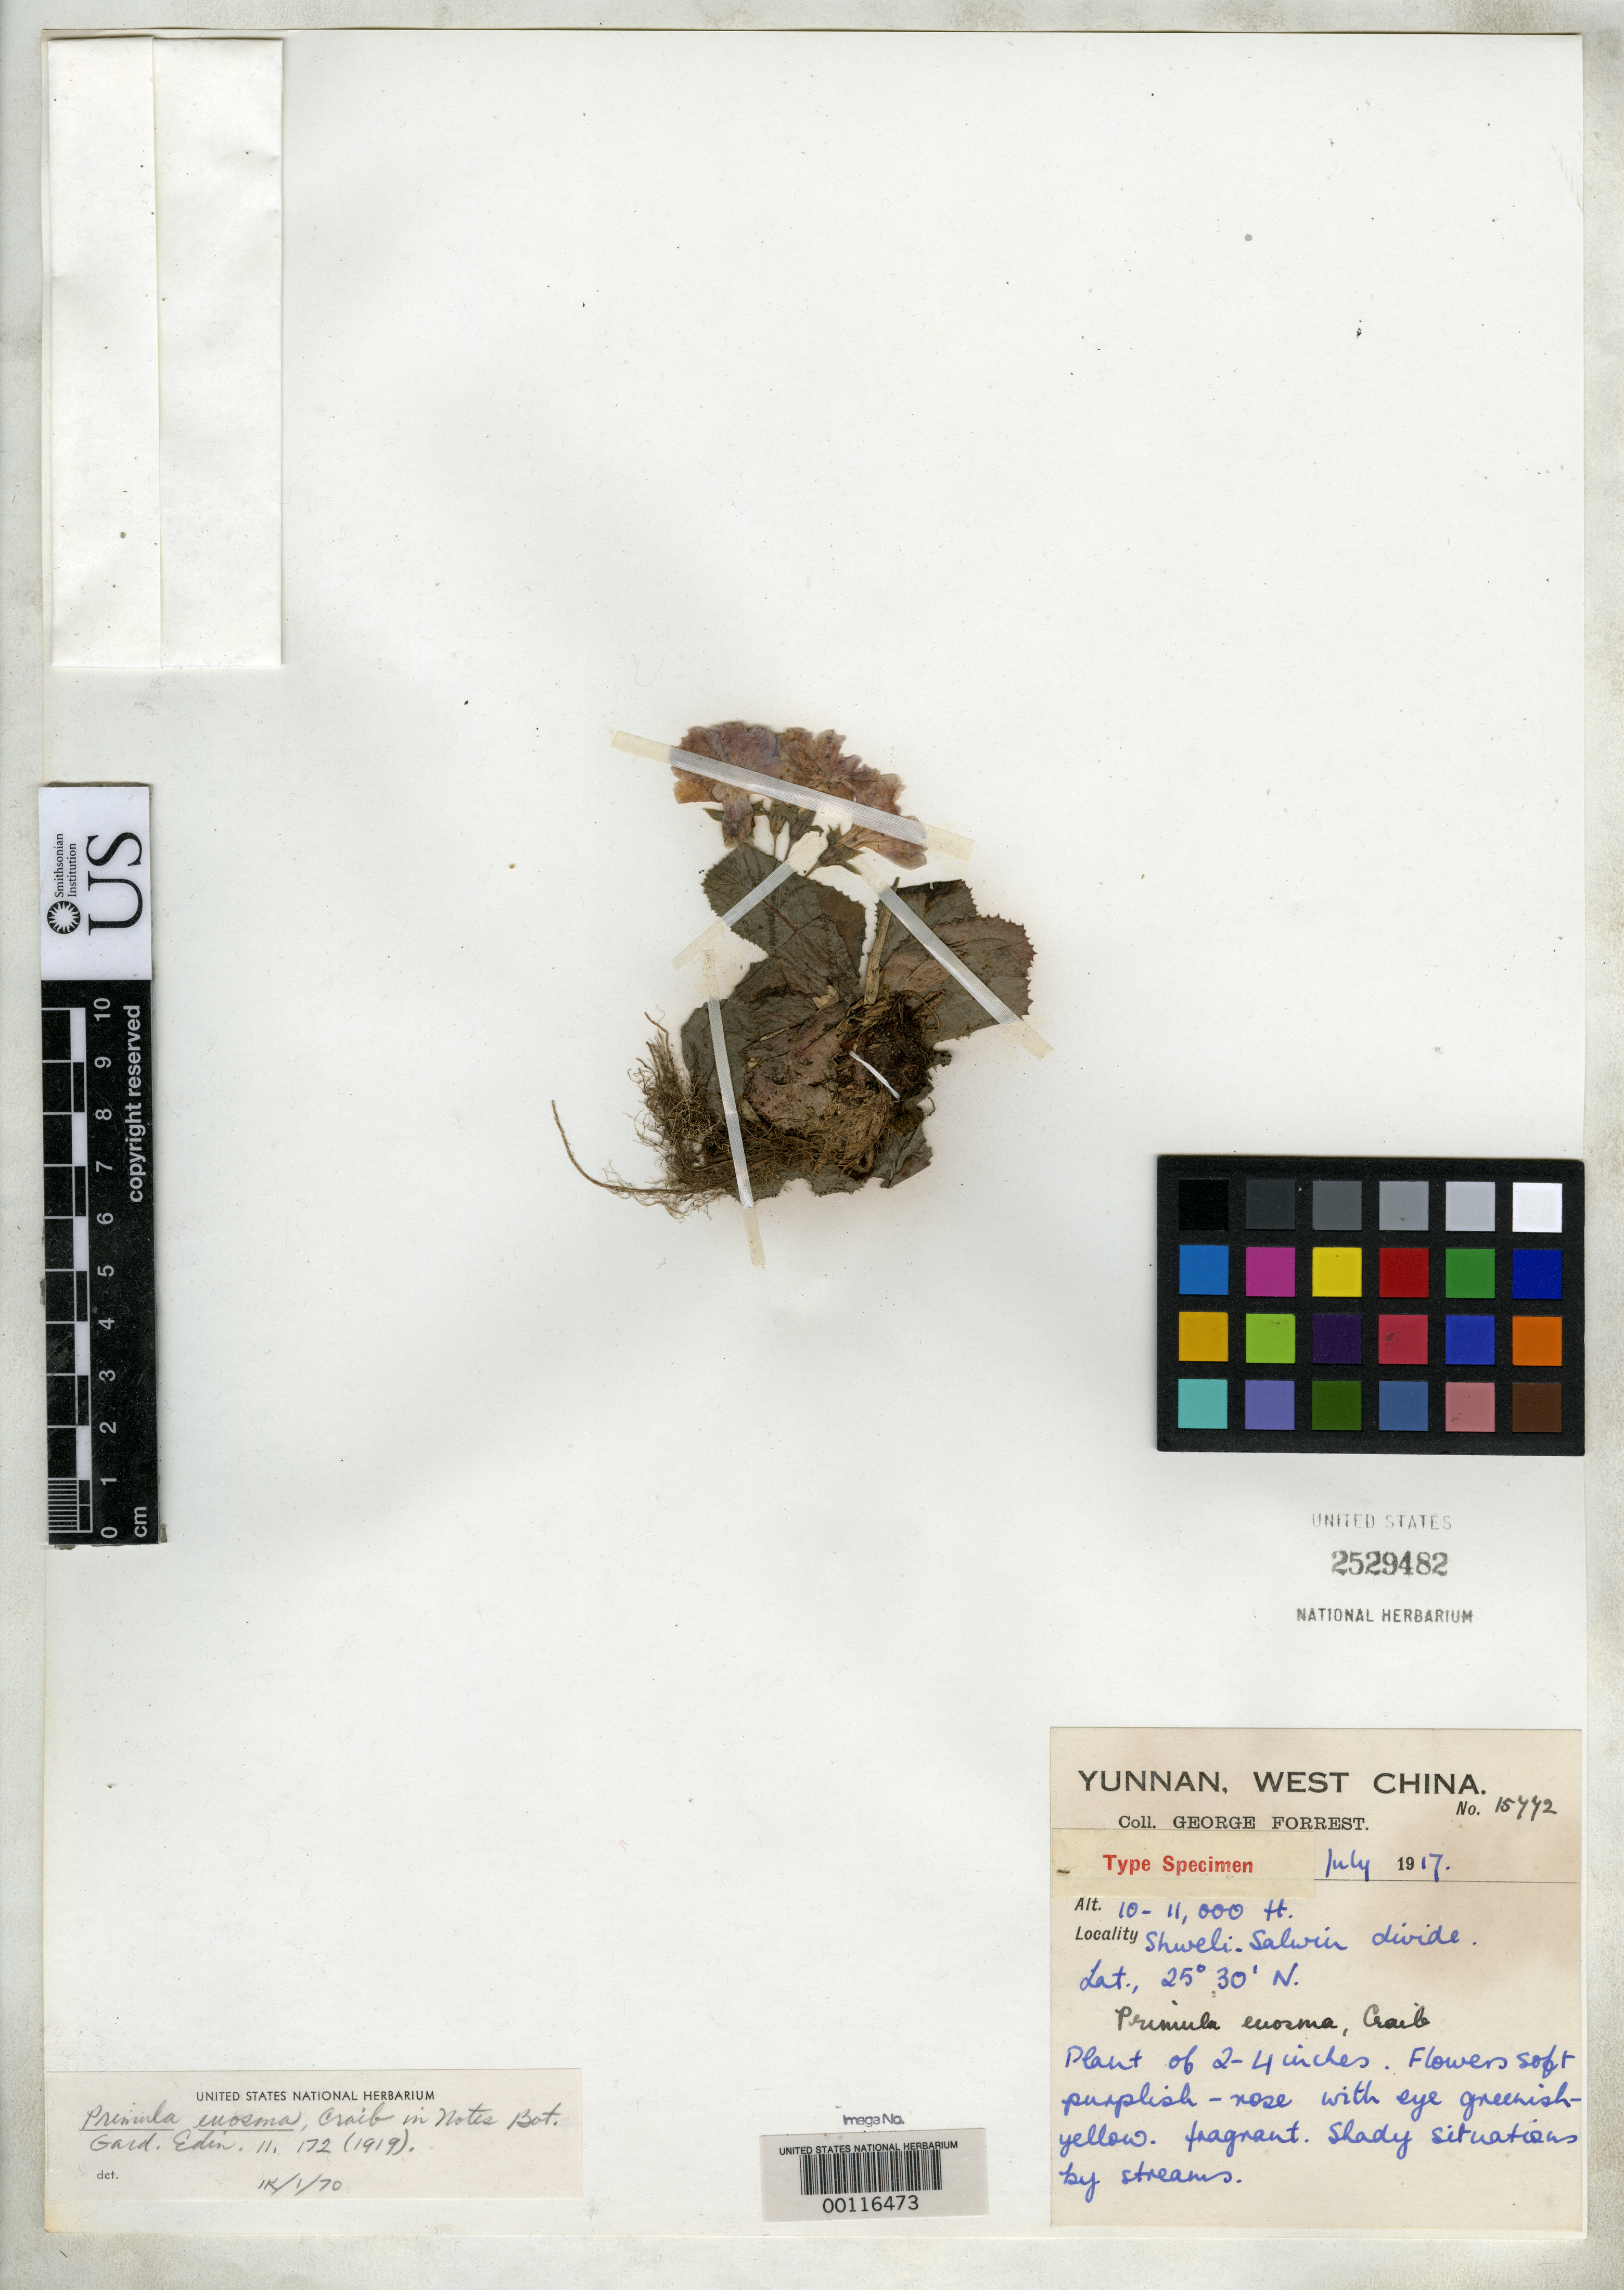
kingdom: Plantae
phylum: Tracheophyta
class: Magnoliopsida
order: Ericales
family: Primulaceae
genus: Primula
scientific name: Primula euosma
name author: Craib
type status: Isotype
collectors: G. Forrest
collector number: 15772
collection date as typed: Jul 1917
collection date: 1917-07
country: China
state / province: Yunnan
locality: Shweli - Salween divide.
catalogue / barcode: US 2529482